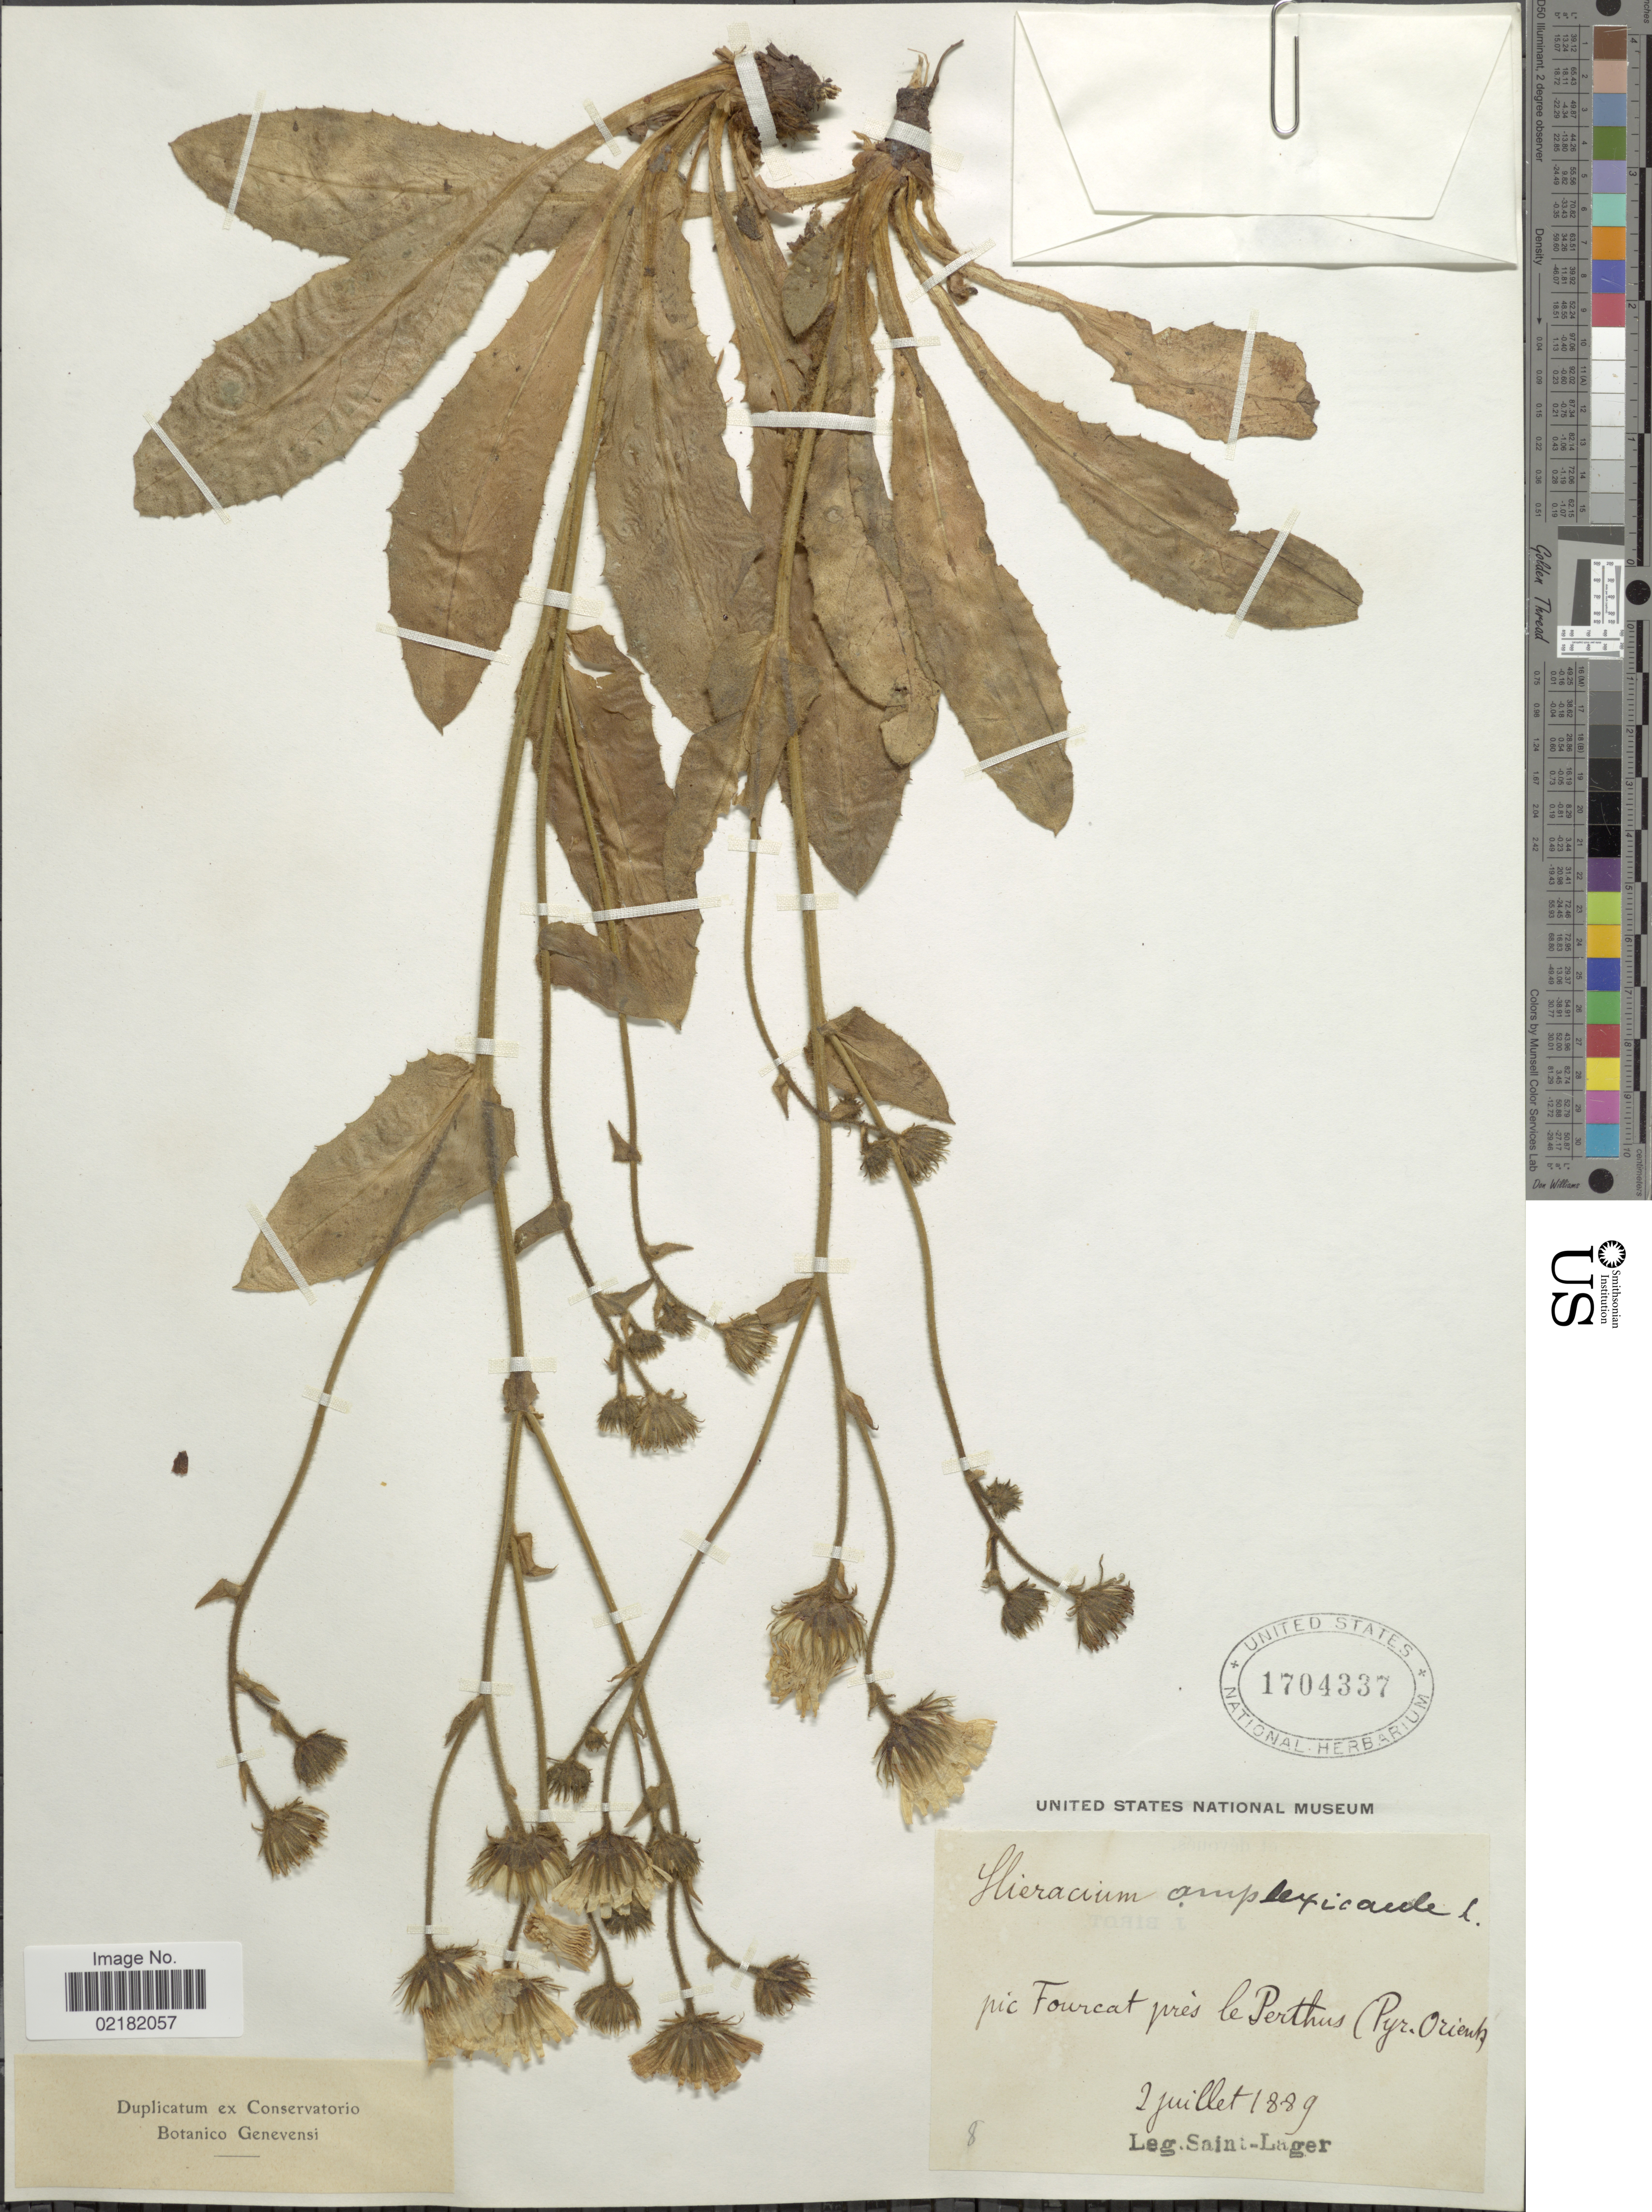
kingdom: Plantae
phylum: Tracheophyta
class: Magnoliopsida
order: Asterales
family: Asteraceae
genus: Hieracium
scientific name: Hieracium amplexicaule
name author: L.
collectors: Saint-Lager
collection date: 1889-07-02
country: France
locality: Pic Fourcat pres le Perthus (Pyr. Orient.). [interpreted]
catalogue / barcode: US 1704337